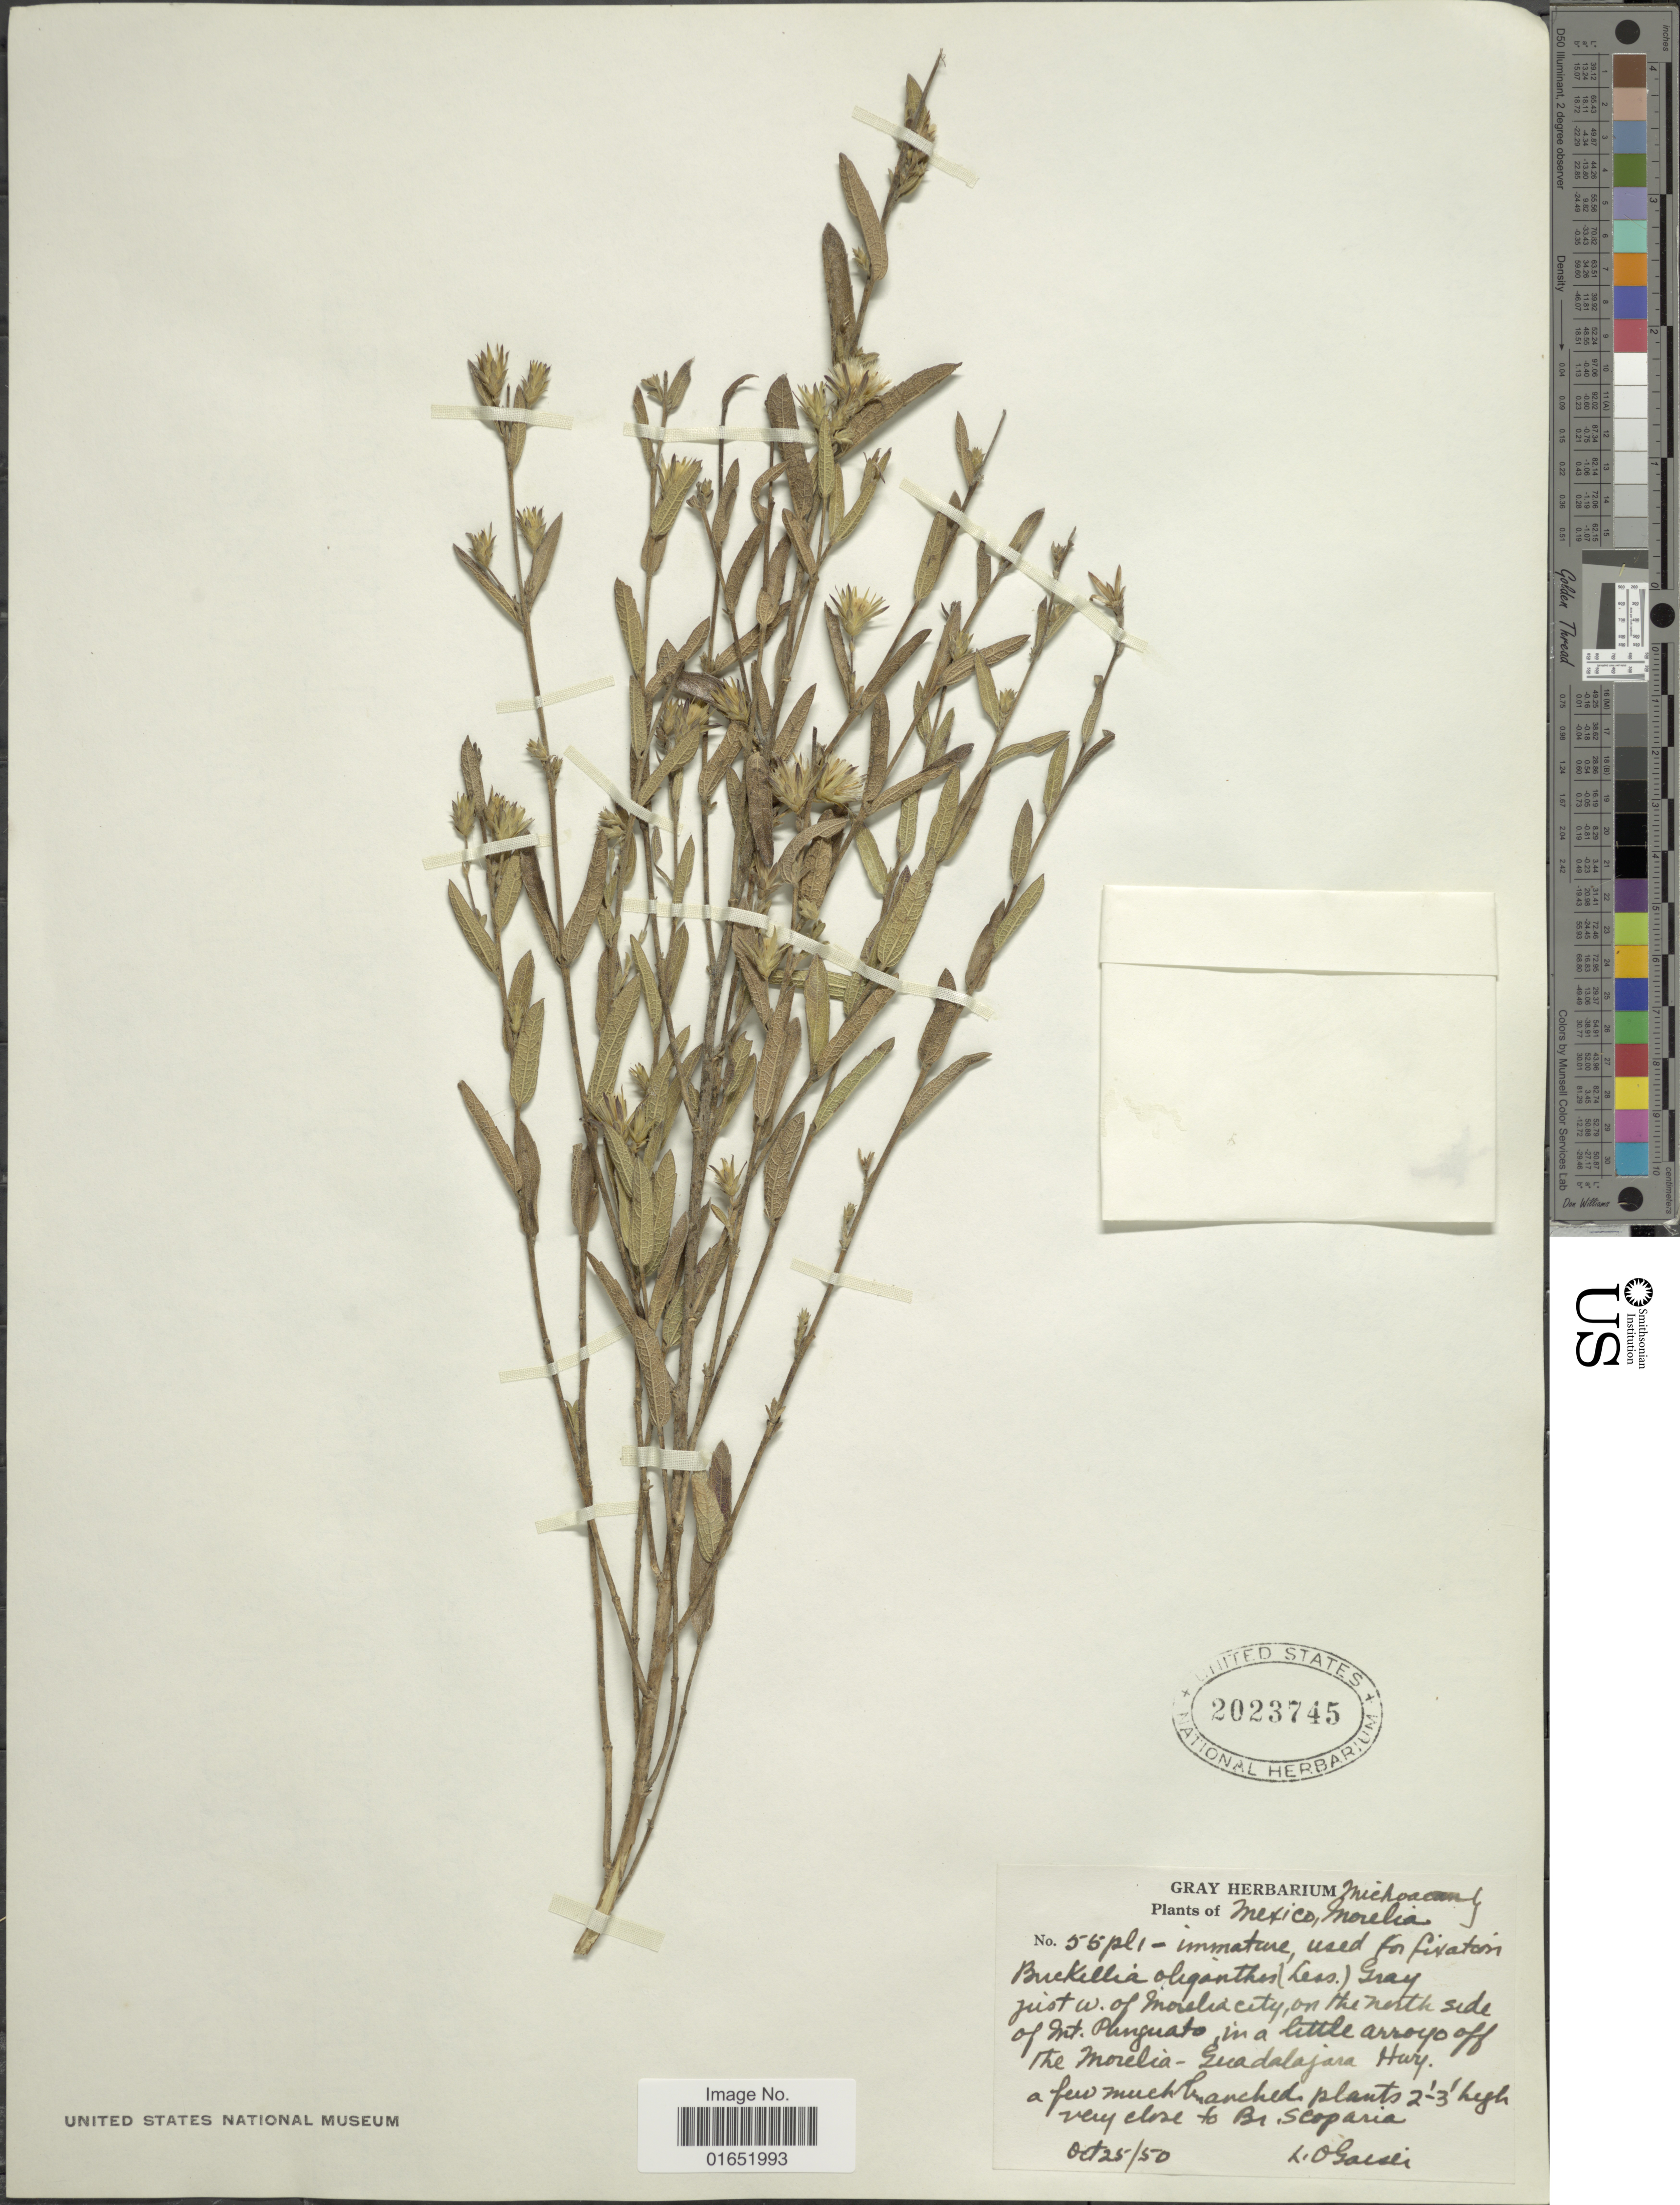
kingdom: Plantae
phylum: Tracheophyta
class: Magnoliopsida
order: Asterales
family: Asteraceae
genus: Brickellia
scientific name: Brickellia oliganthes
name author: (Less.) A. Gray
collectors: L. Gaiser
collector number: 55pl1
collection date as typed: Transcribed d/m/y: 25/10/50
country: Mexico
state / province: Michoacán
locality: Morelia, Just W of Morelia city, on the north side of Mt Plinguato, in a little arroyo off the Morelia-Guadalajara Hwy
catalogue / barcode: US 2023745